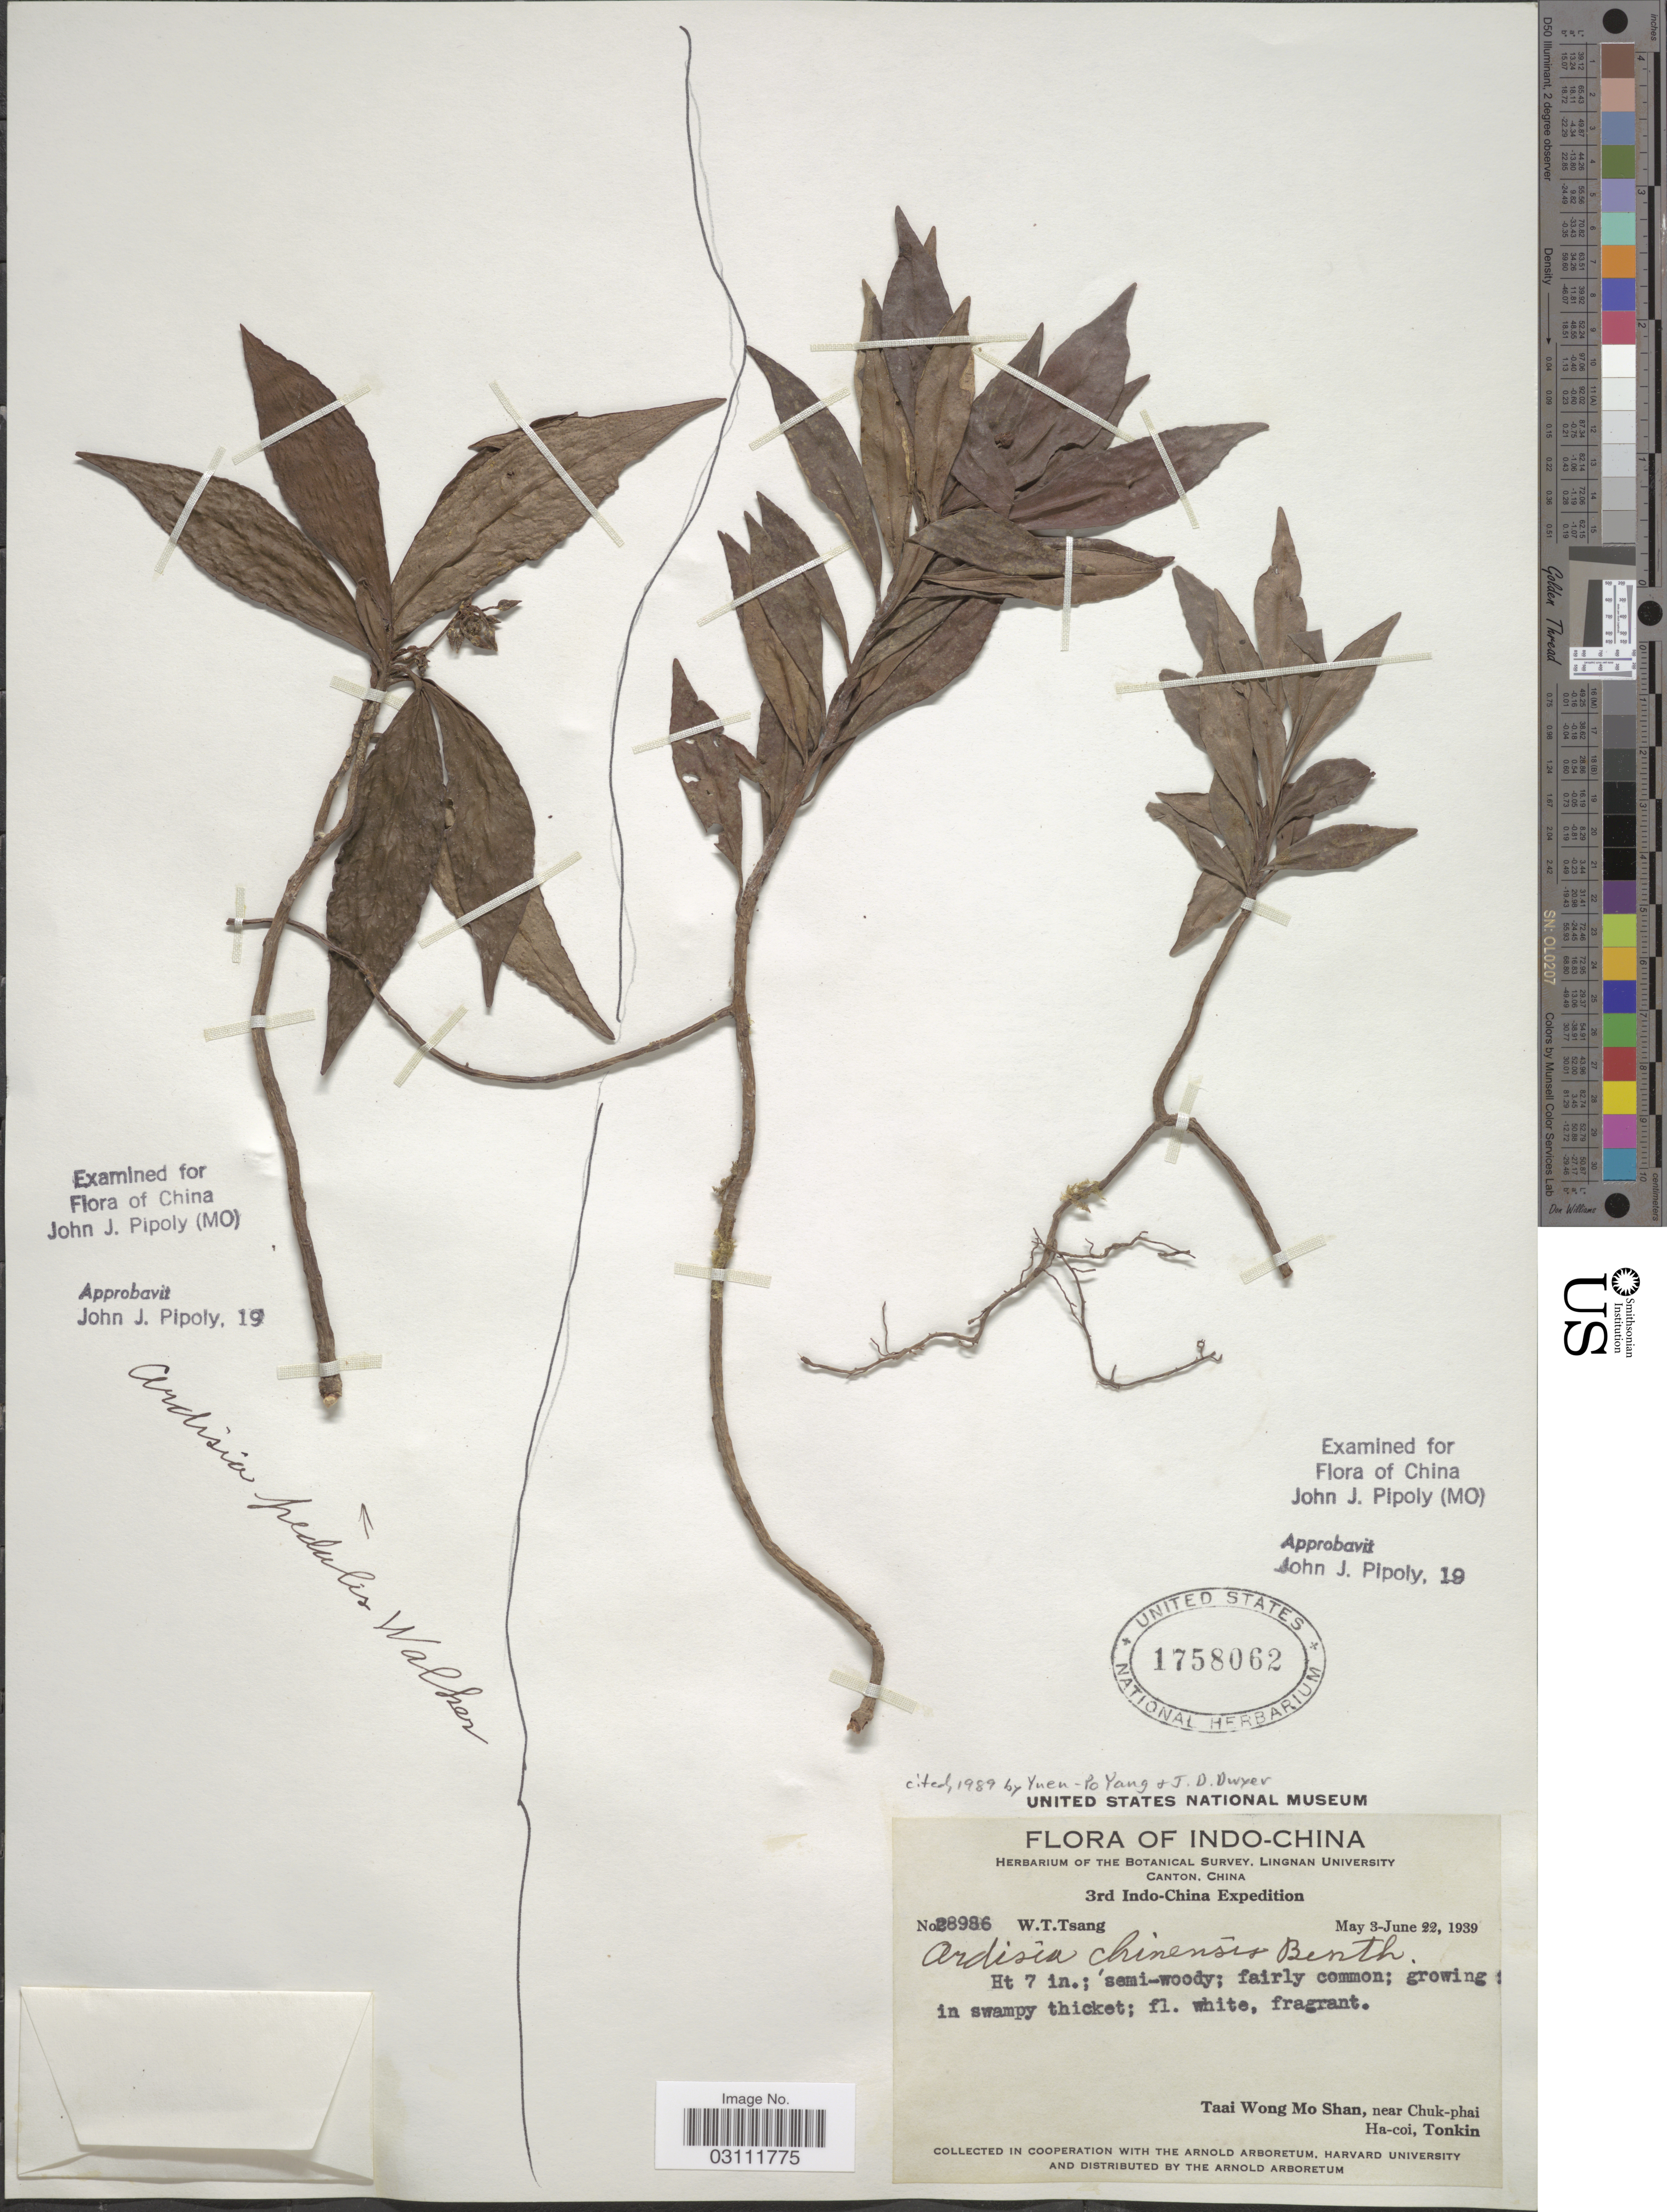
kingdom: Plantae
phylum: Tracheophyta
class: Magnoliopsida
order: Ericales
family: Primulaceae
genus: Ardisia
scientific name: Ardisia pedalis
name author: E. Walker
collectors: W. T. Tsang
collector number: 28986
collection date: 1939-05-03/1939-06-22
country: Vietnam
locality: Indo-China, Taai Wong Mo Shan, near Chuk-phai, Ha-coi, Tonkin.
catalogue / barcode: US 1758062